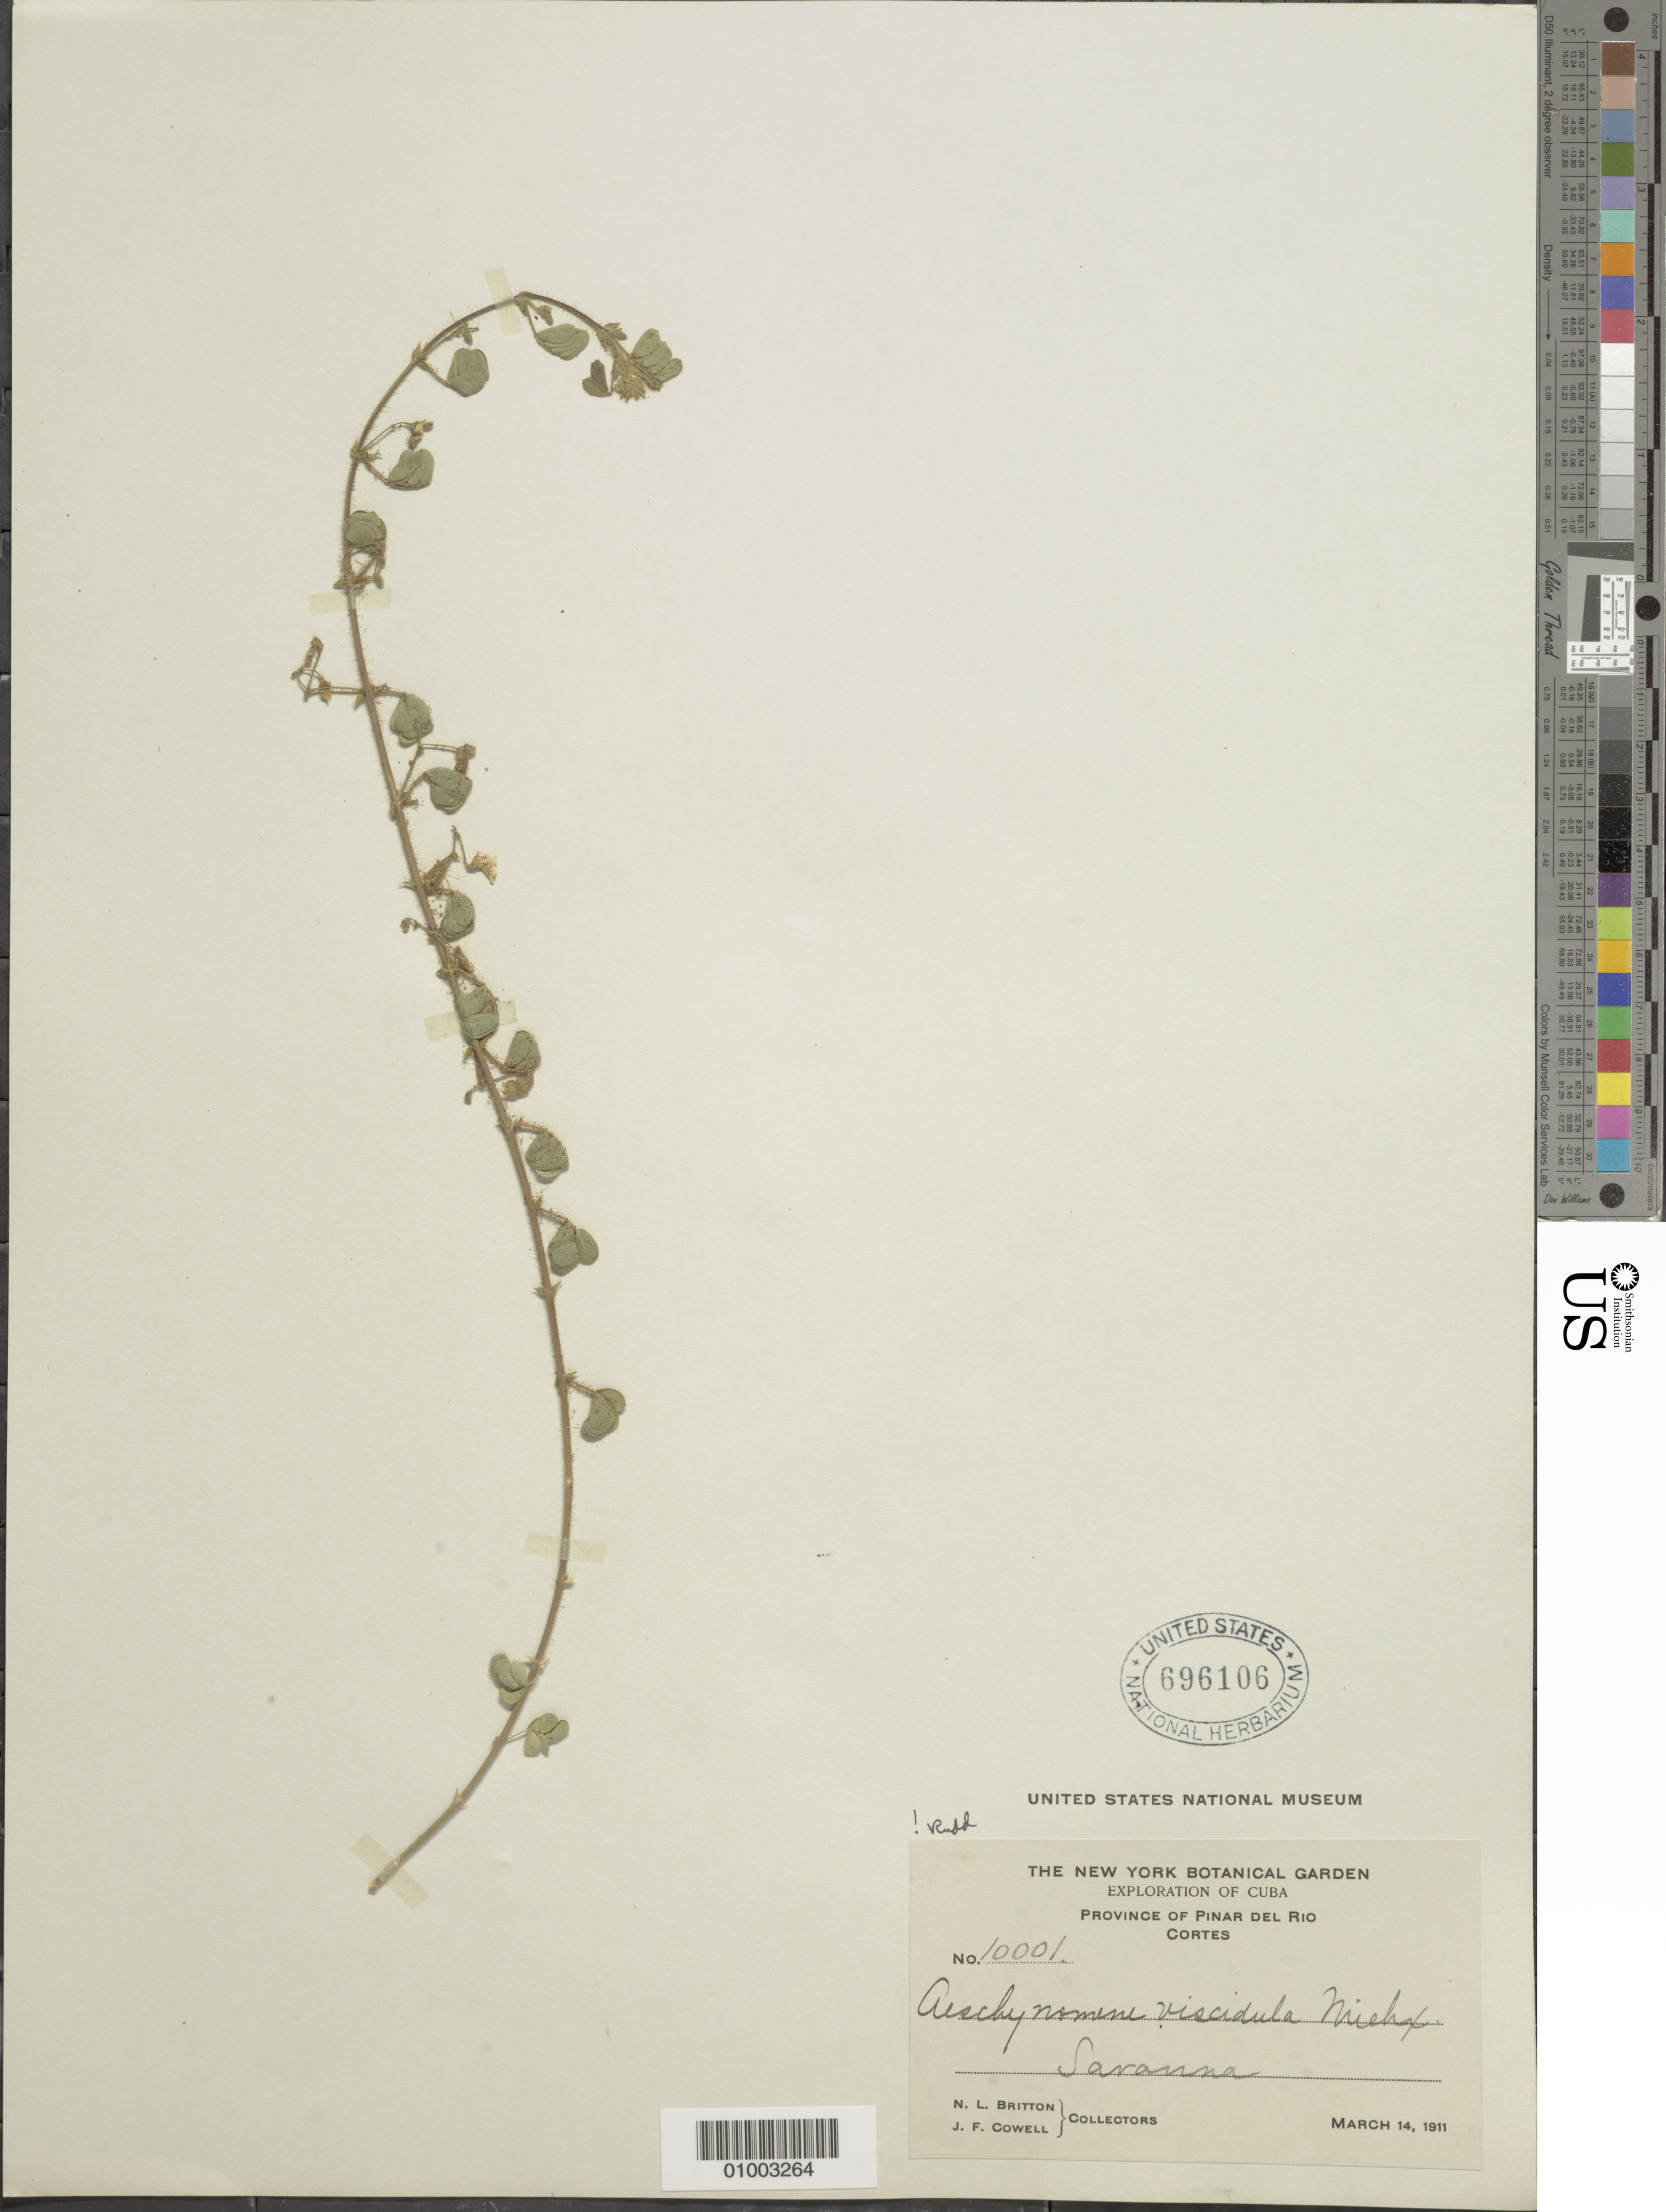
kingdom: Plantae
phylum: Tracheophyta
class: Magnoliopsida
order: Fabales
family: Fabaceae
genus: Aeschynomene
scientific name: Aeschynomene viscidula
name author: Michx.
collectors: N. Britton & J. F. Cowell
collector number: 10001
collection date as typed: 14 Mar 1911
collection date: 1911-03-14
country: Cuba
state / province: Pinar del Rio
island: Cuba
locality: Savanna, Cortes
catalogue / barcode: US 696106